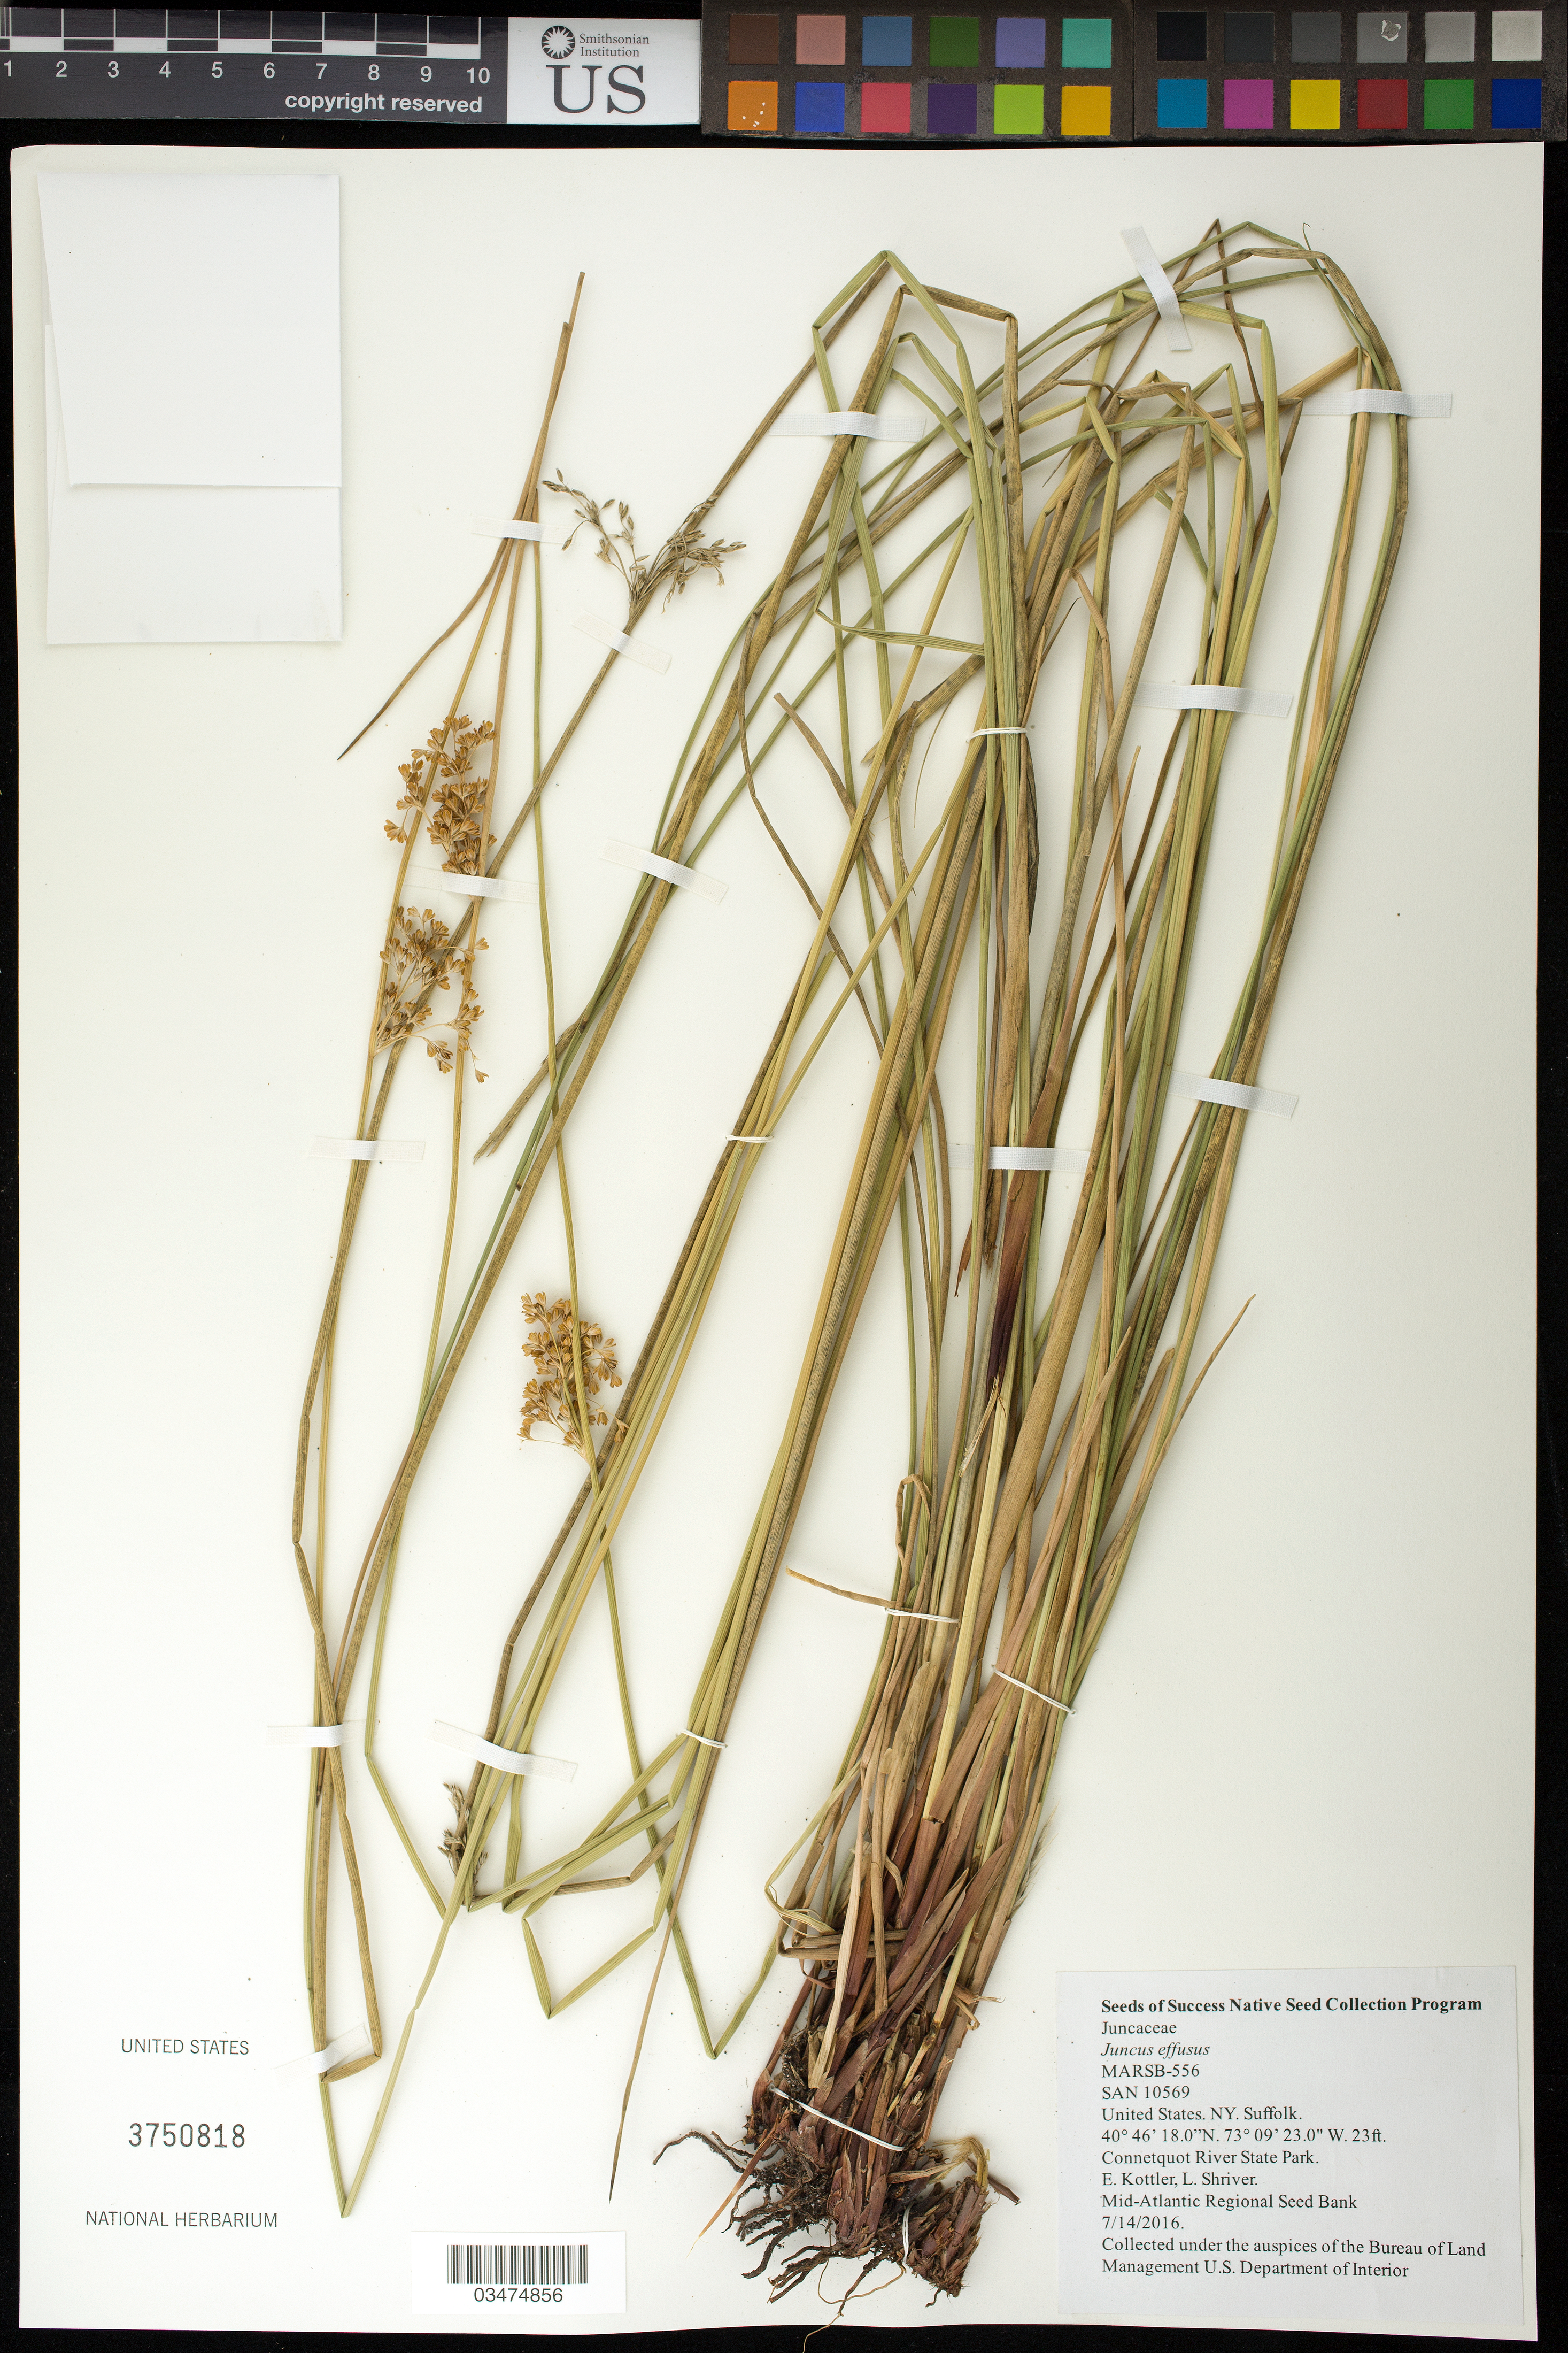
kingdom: Plantae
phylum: Tracheophyta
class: Liliopsida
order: Poales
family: Juncaceae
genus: Juncus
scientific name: Juncus effusus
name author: L.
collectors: E. Kottler & L. Shriver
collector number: MARSB-556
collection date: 2016-07-14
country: United States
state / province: New York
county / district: Suffolk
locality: Connetquot River State Park, wetlands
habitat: pitch pine lowland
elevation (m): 7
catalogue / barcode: US 3750818